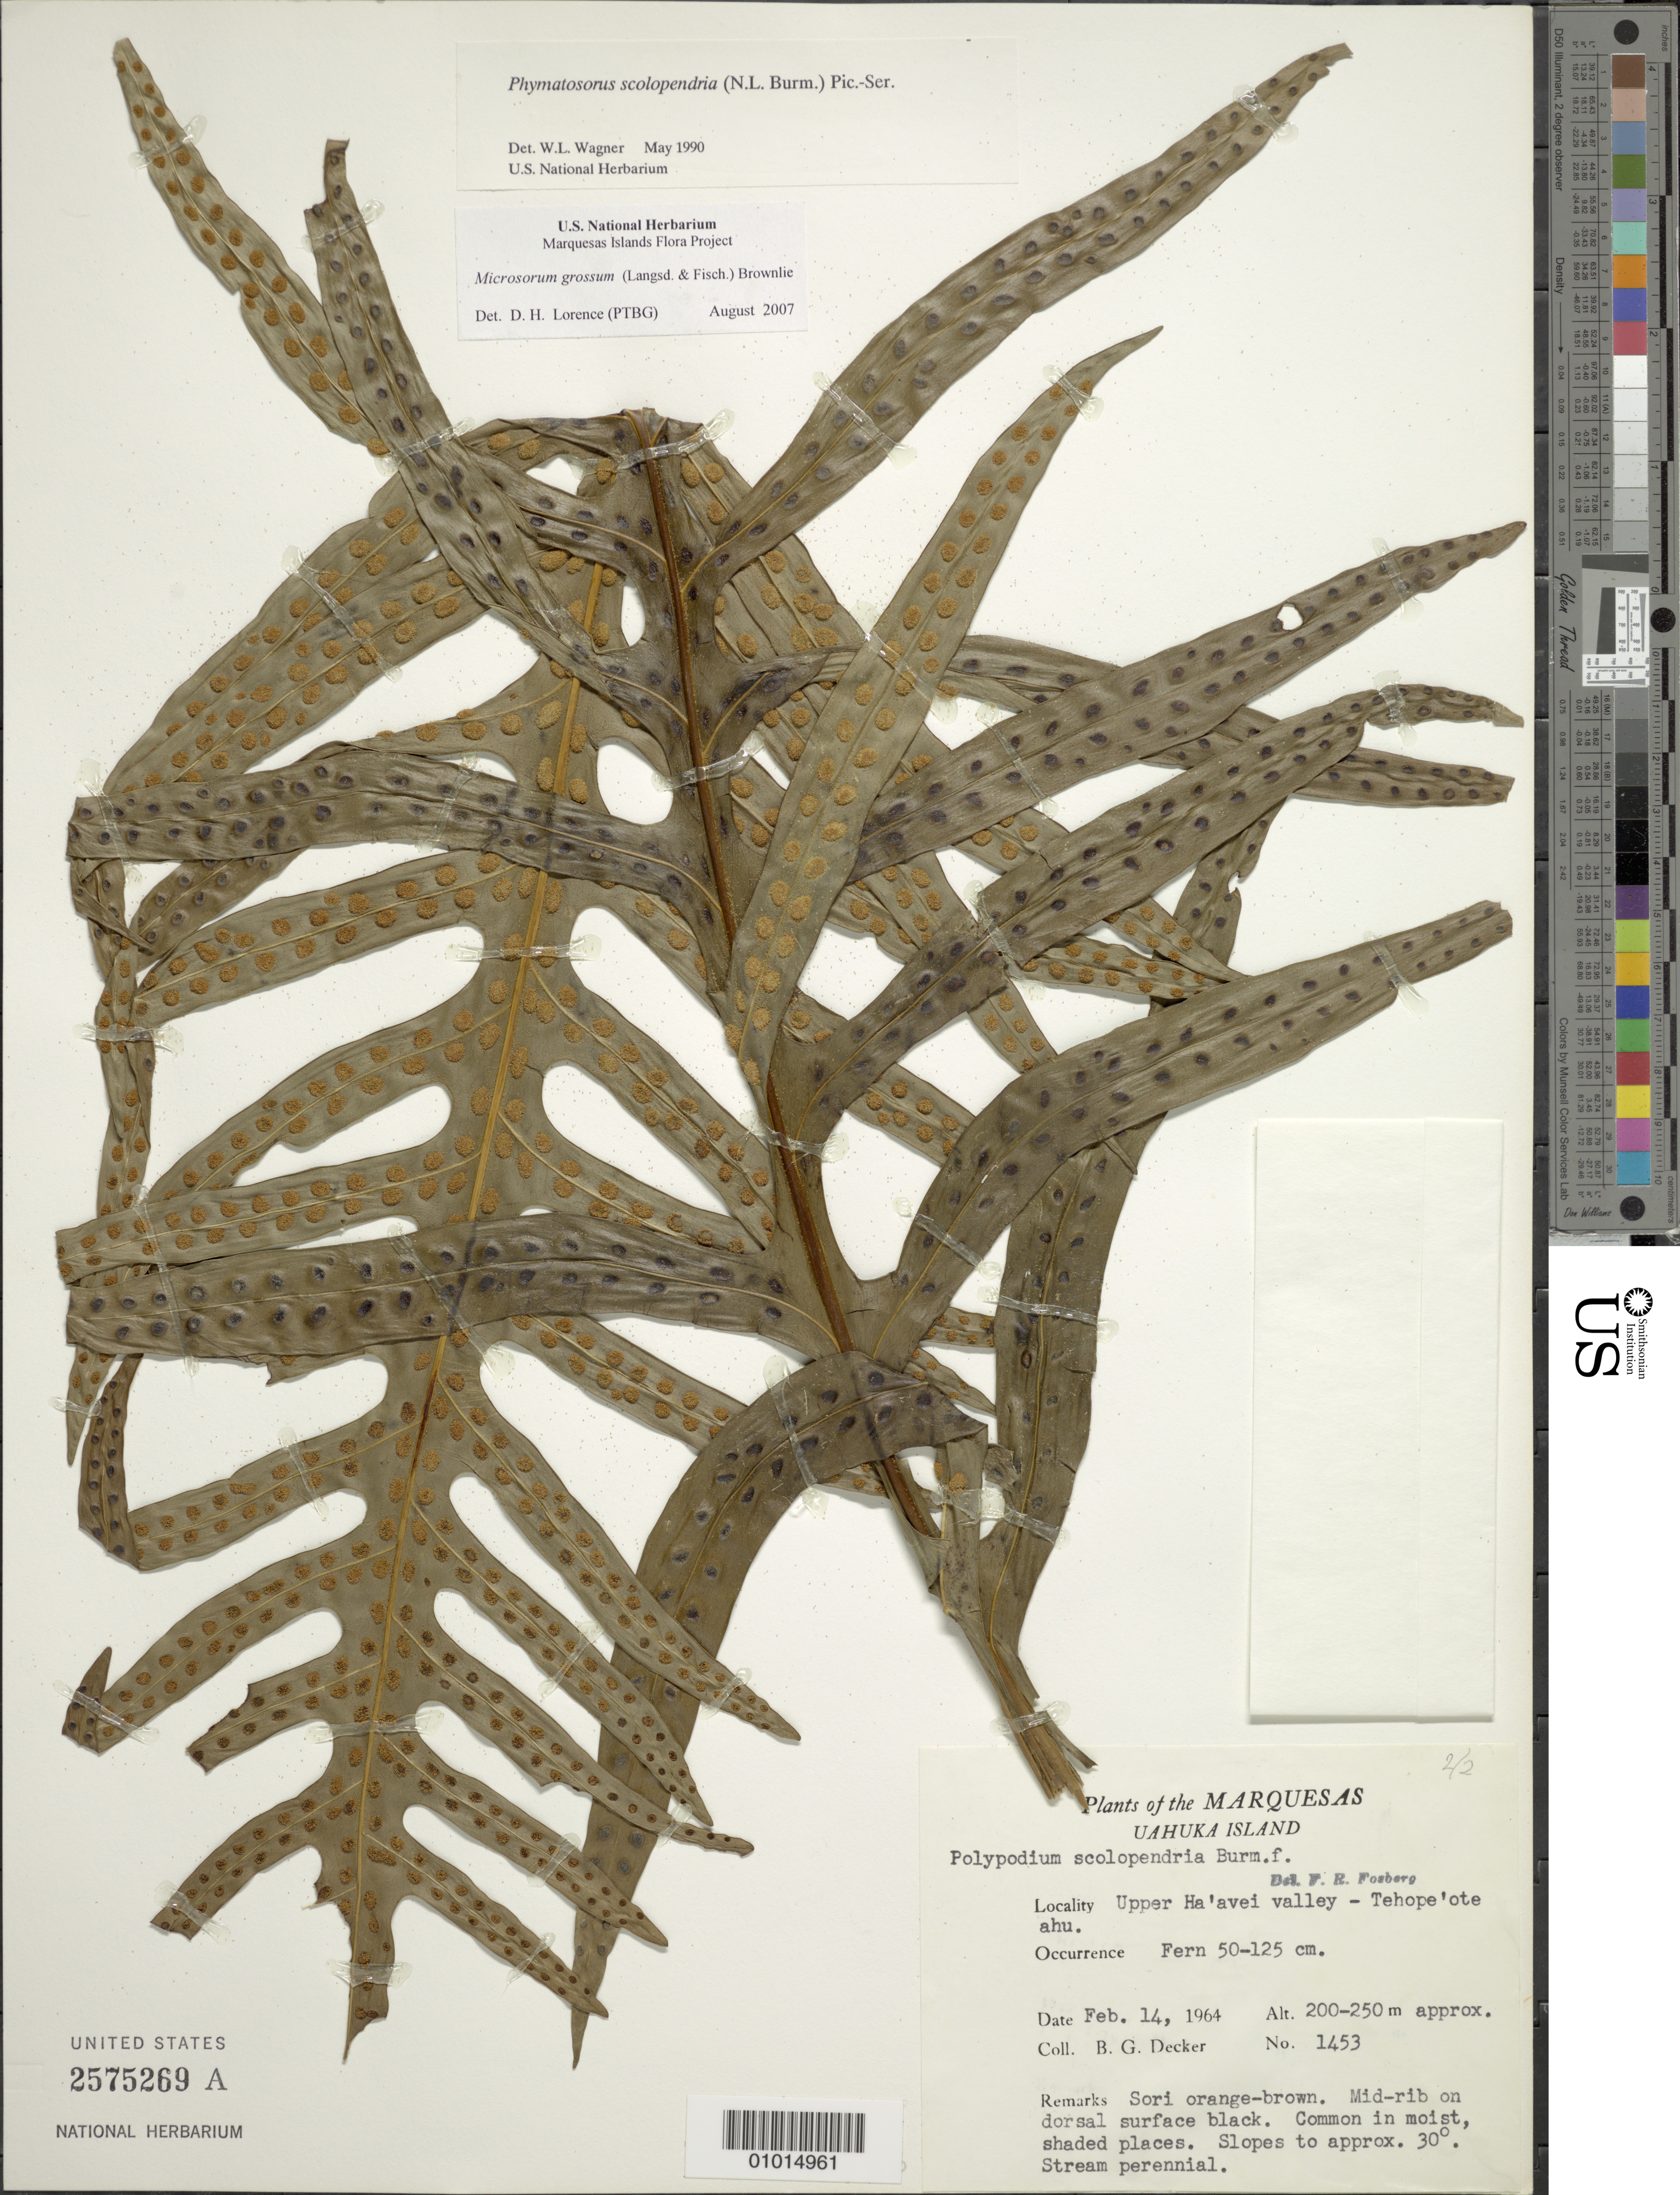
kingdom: Plantae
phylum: Tracheophyta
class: Polypodiopsida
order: Polypodiales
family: Polypodiaceae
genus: Microsorum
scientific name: Microsorum grossum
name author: (Langsd. & Fisch.) S.B. Andrews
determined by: Lorence, David H., (PTBG), National Tropical Botanical Garden (UNITED STATES)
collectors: B. G. Decker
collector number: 1453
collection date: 1964-02-14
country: French Polynesia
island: Ua Huka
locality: Upper Ha'avei Valley, Tehope'ote ahu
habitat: Common in moist, shaded places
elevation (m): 200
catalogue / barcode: US 2575269A